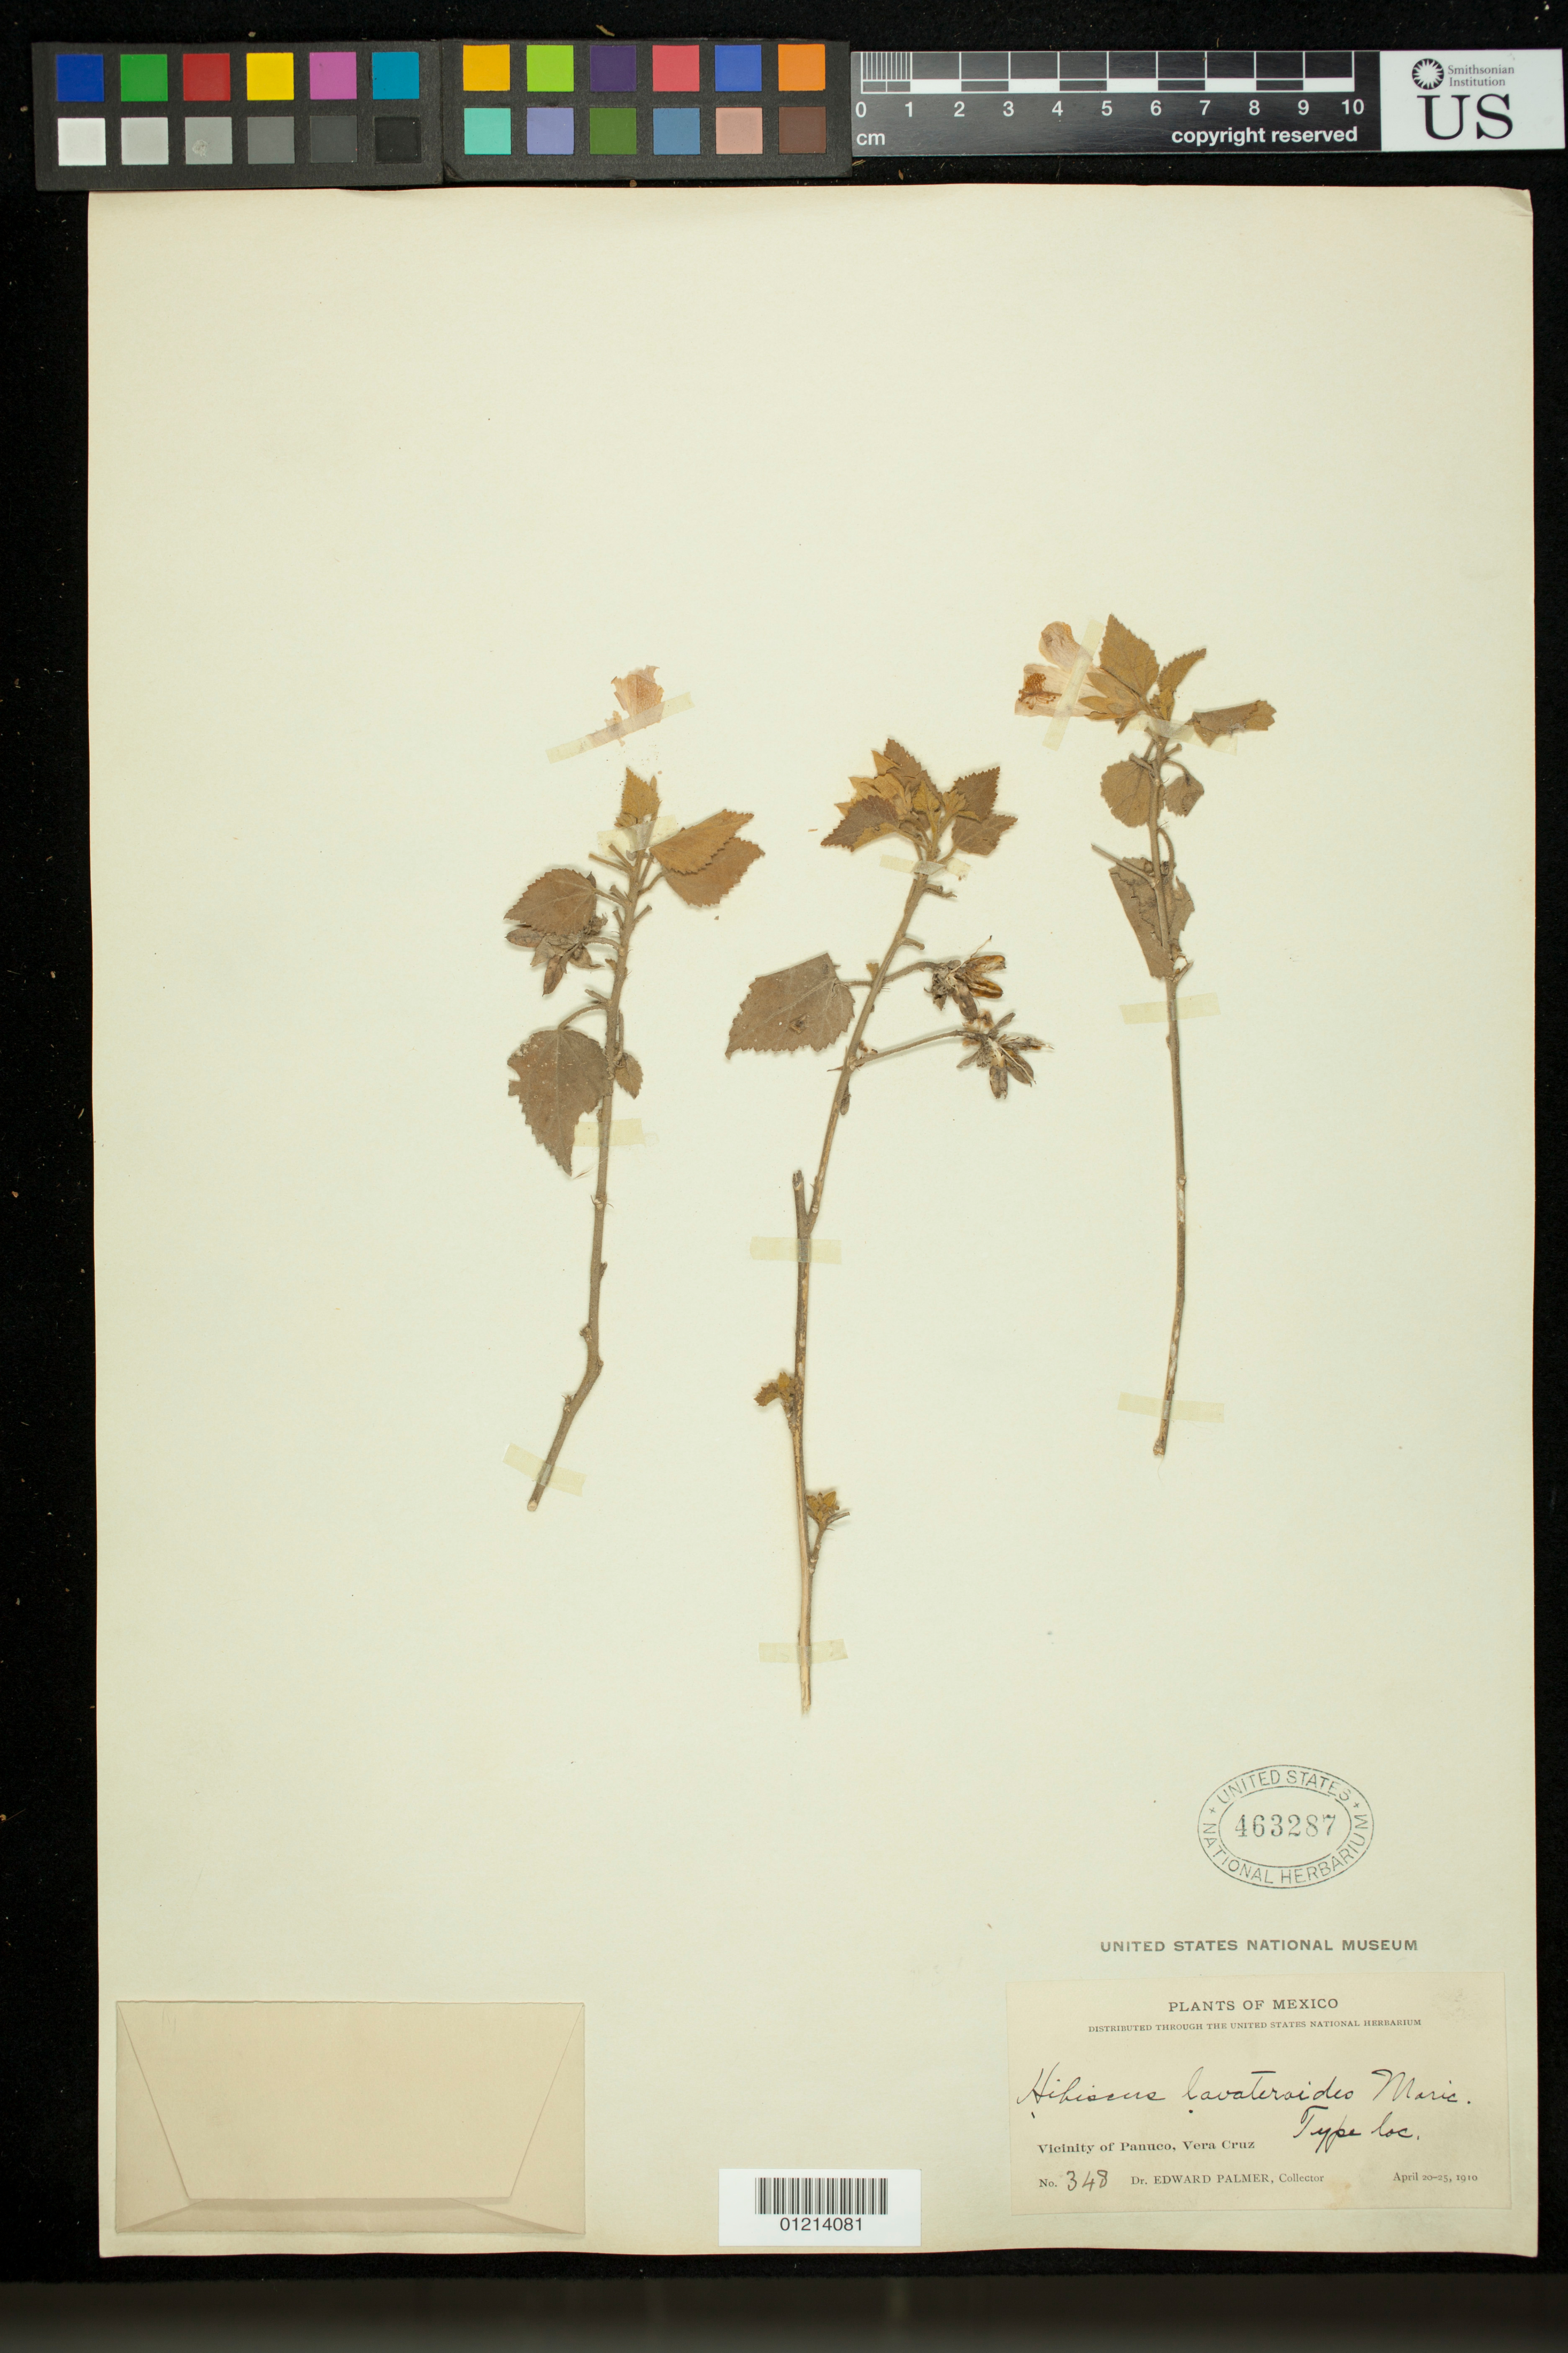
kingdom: Plantae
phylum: Tracheophyta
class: Magnoliopsida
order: Malvales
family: Malvaceae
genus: Hibiscus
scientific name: Hibiscus lavateroides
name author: Moric. ex Ser.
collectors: E. Palmer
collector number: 348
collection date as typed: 20 Apr 1910 to 25 Apr 1910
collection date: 1910-04-20/1910-04-25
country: Mexico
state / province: Veracruz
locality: Vicinity of Panuco, Vera Cruz.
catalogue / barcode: US 463287